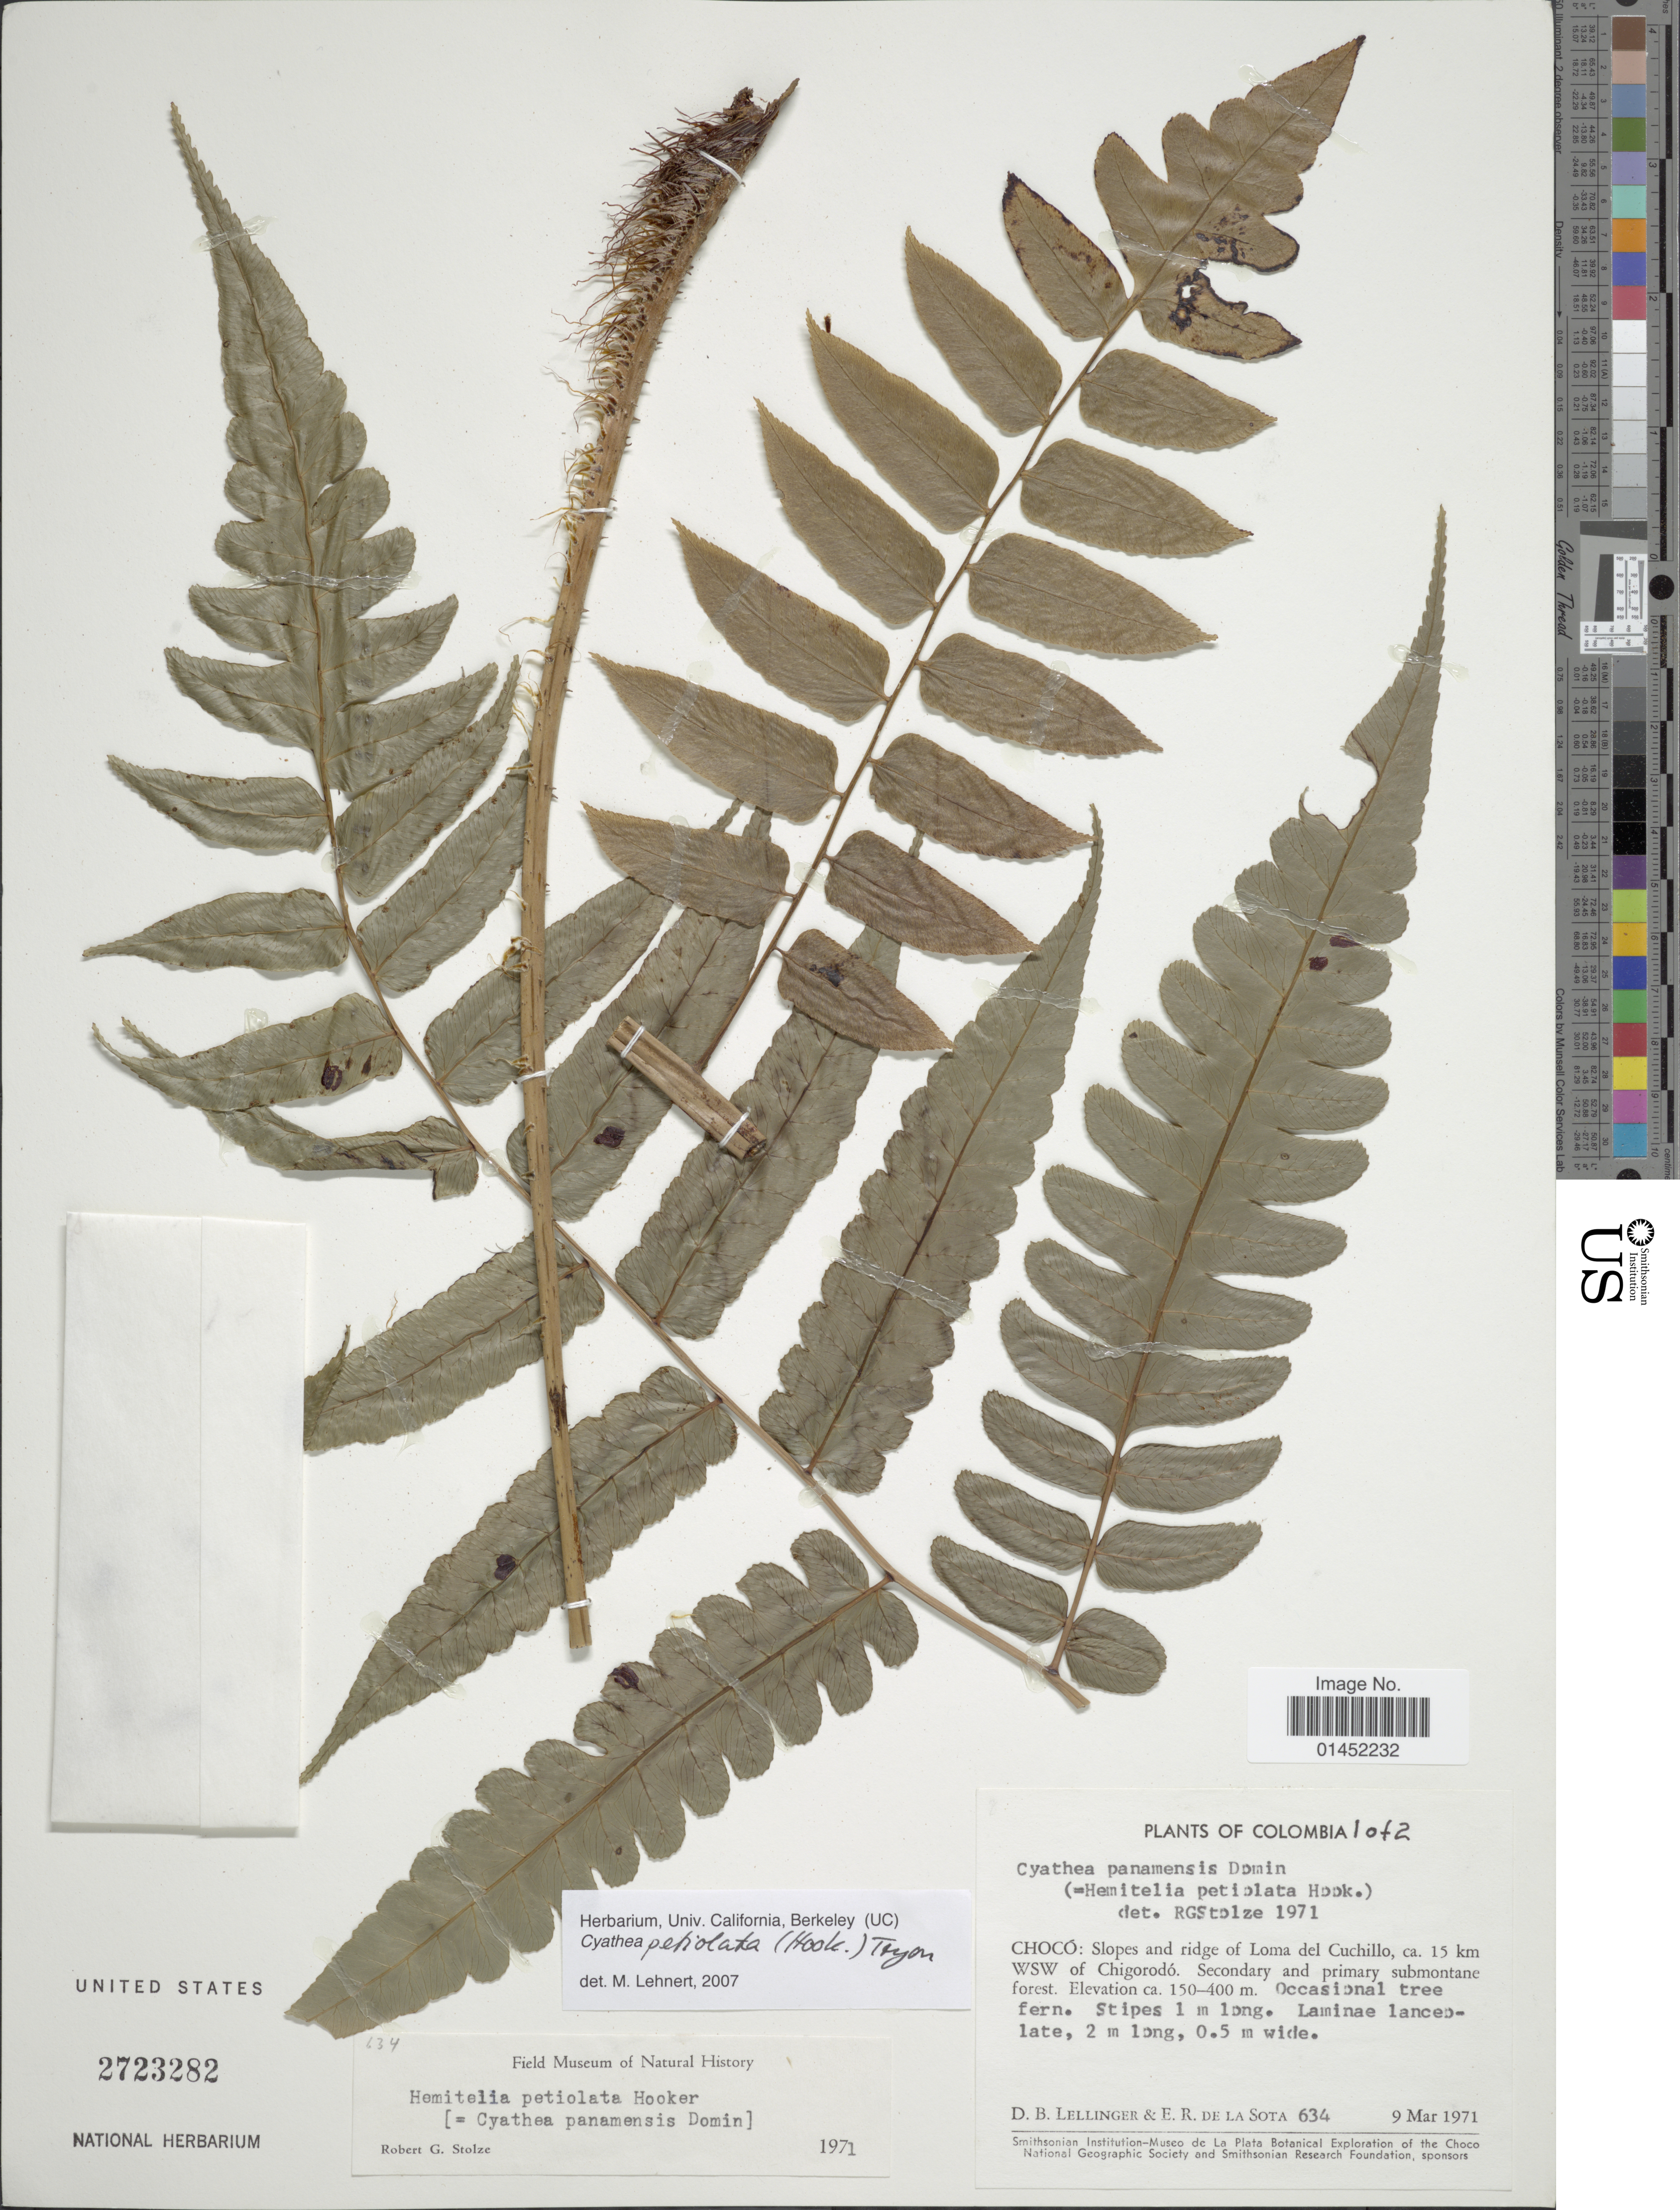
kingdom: Plantae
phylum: Tracheophyta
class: Polypodiopsida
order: Cyatheales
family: Cyatheaceae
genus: Cyathea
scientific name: Cyathea petiolata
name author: (Hook.) R.M. Tryon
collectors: D. B. Lellinger & E. R. de la Sota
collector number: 634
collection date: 1971-03-09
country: Colombia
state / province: Chocó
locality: Slopes and ridge of Loma del Cuchillo, ca. 15 km WSW of Chigorodó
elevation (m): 150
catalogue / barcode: US 2723282